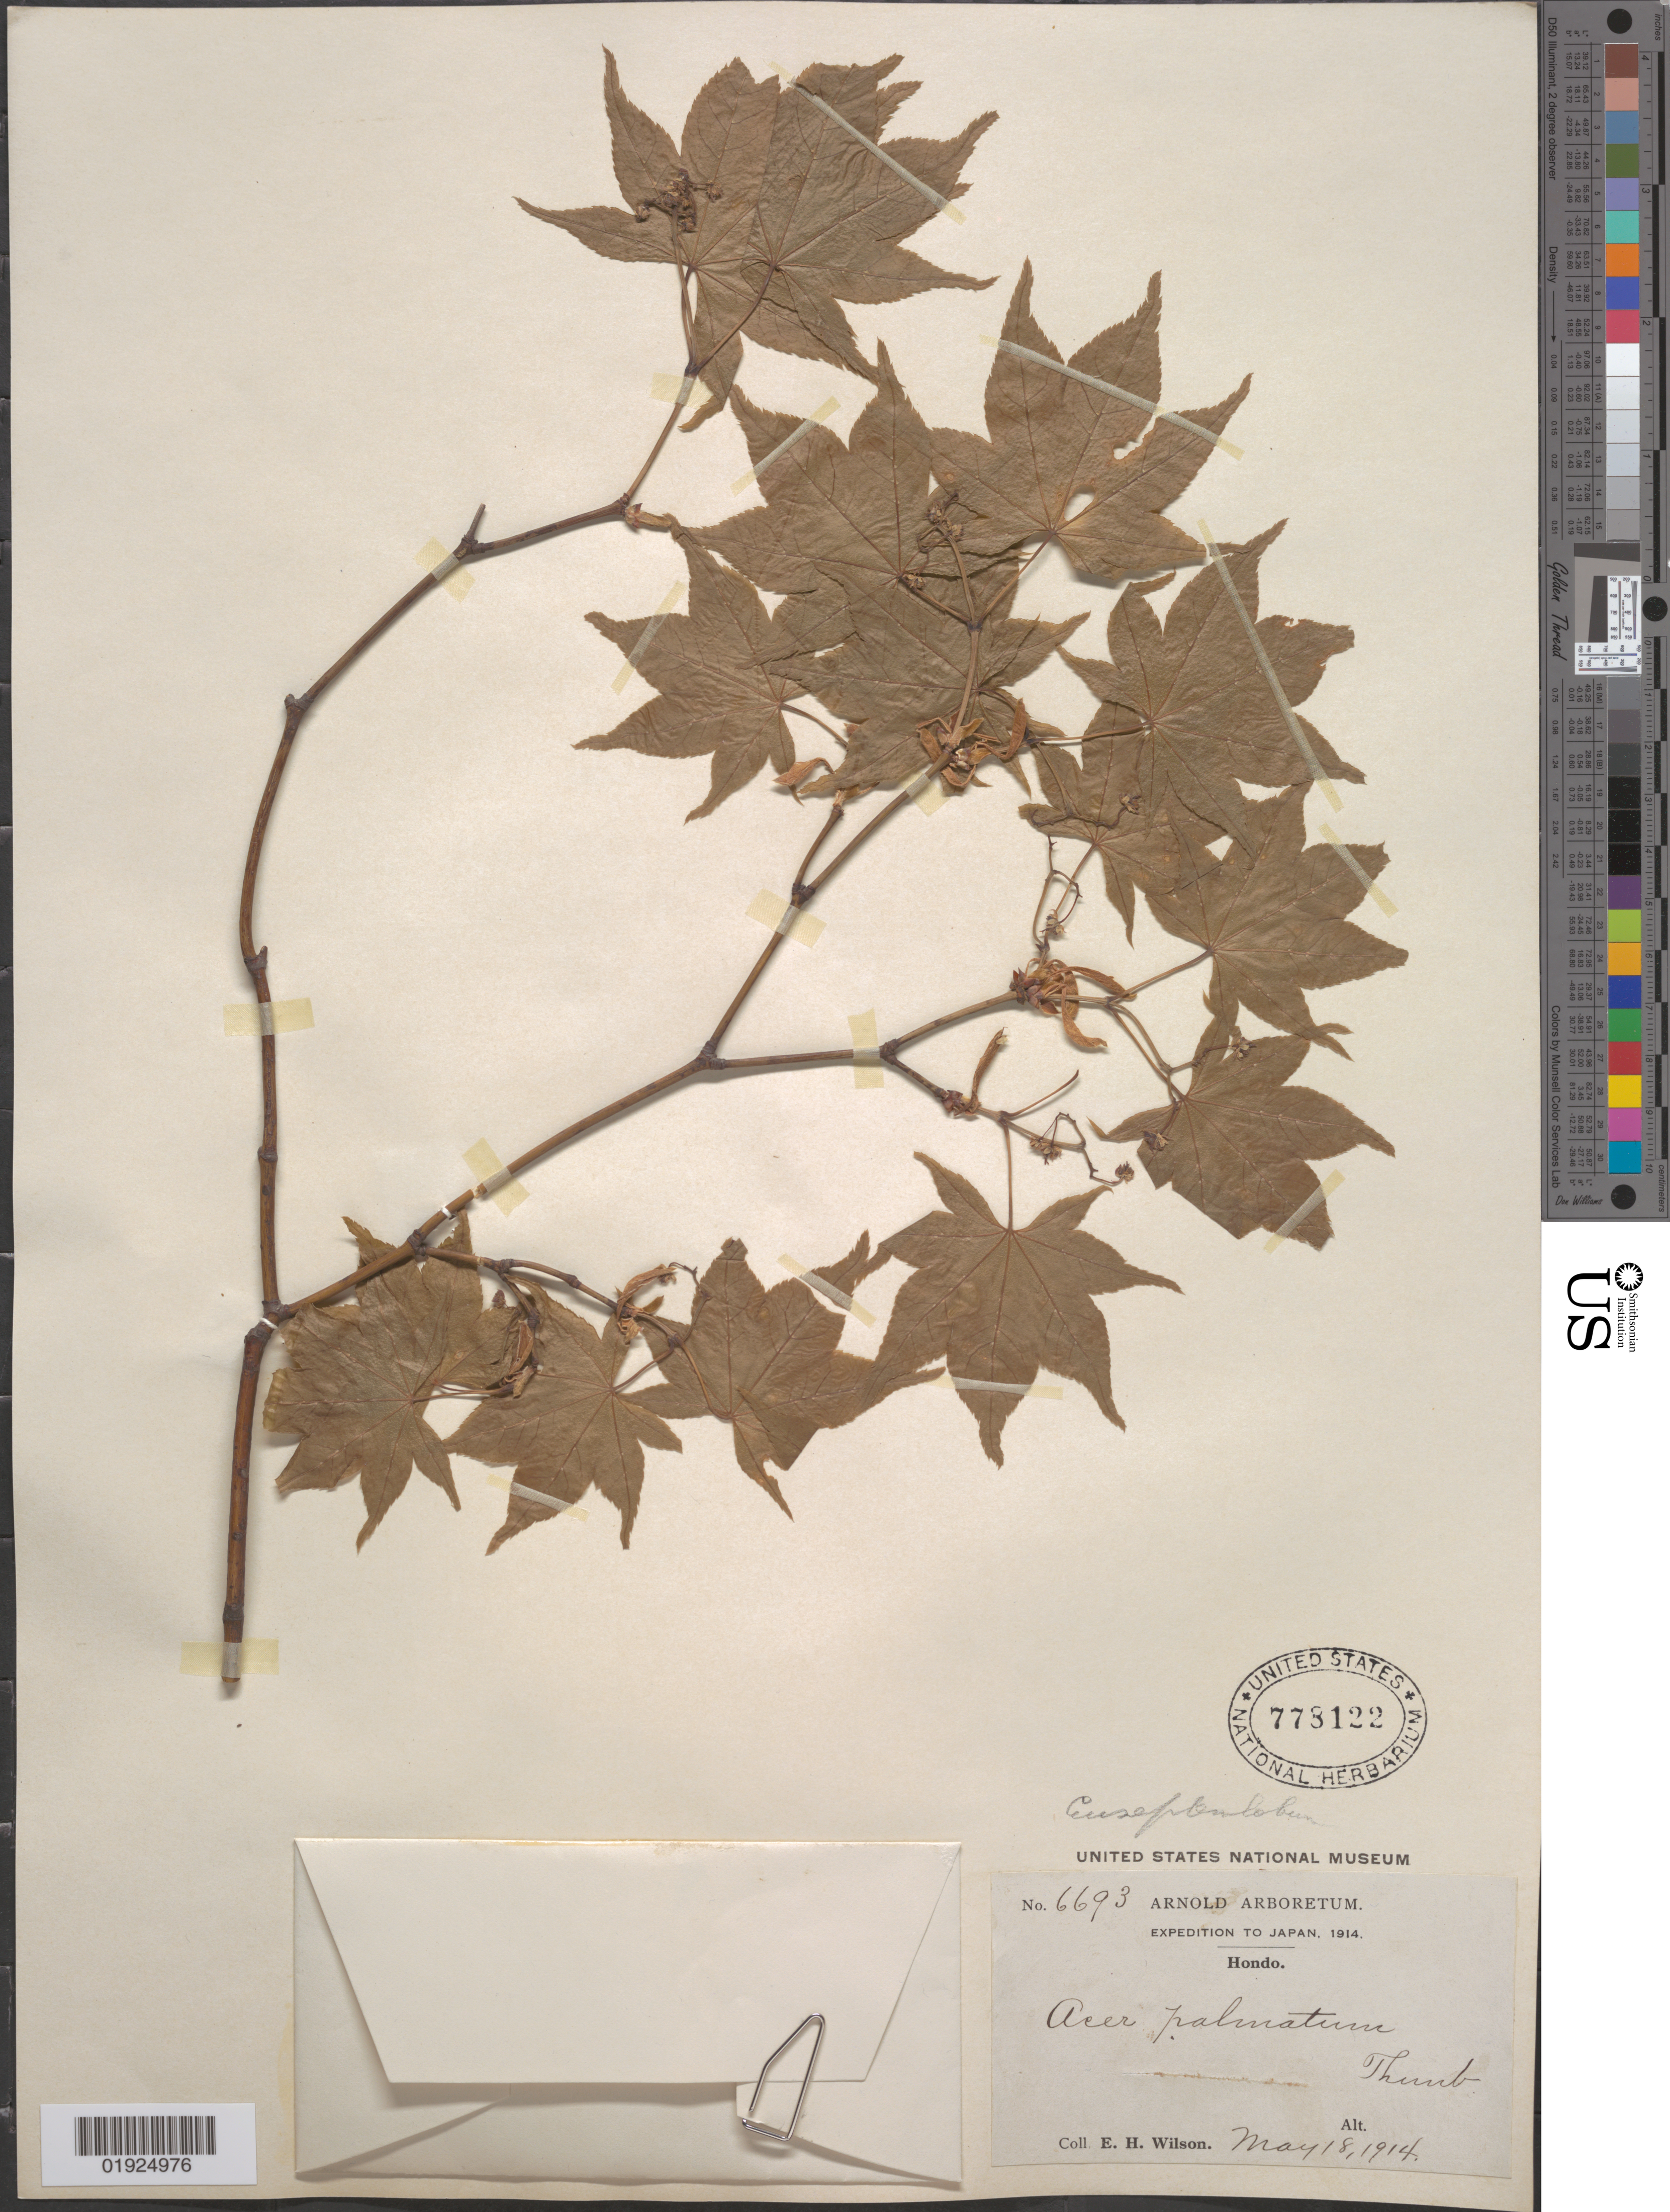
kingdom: Plantae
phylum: Tracheophyta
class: Magnoliopsida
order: Sapindales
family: Sapindaceae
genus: Acer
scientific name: Acer palmatum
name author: Thunb.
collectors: E. H. Wilson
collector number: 6693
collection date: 1914-05-18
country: Japan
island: Honshu I.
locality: Hondo [Honshu]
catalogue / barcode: US 778122